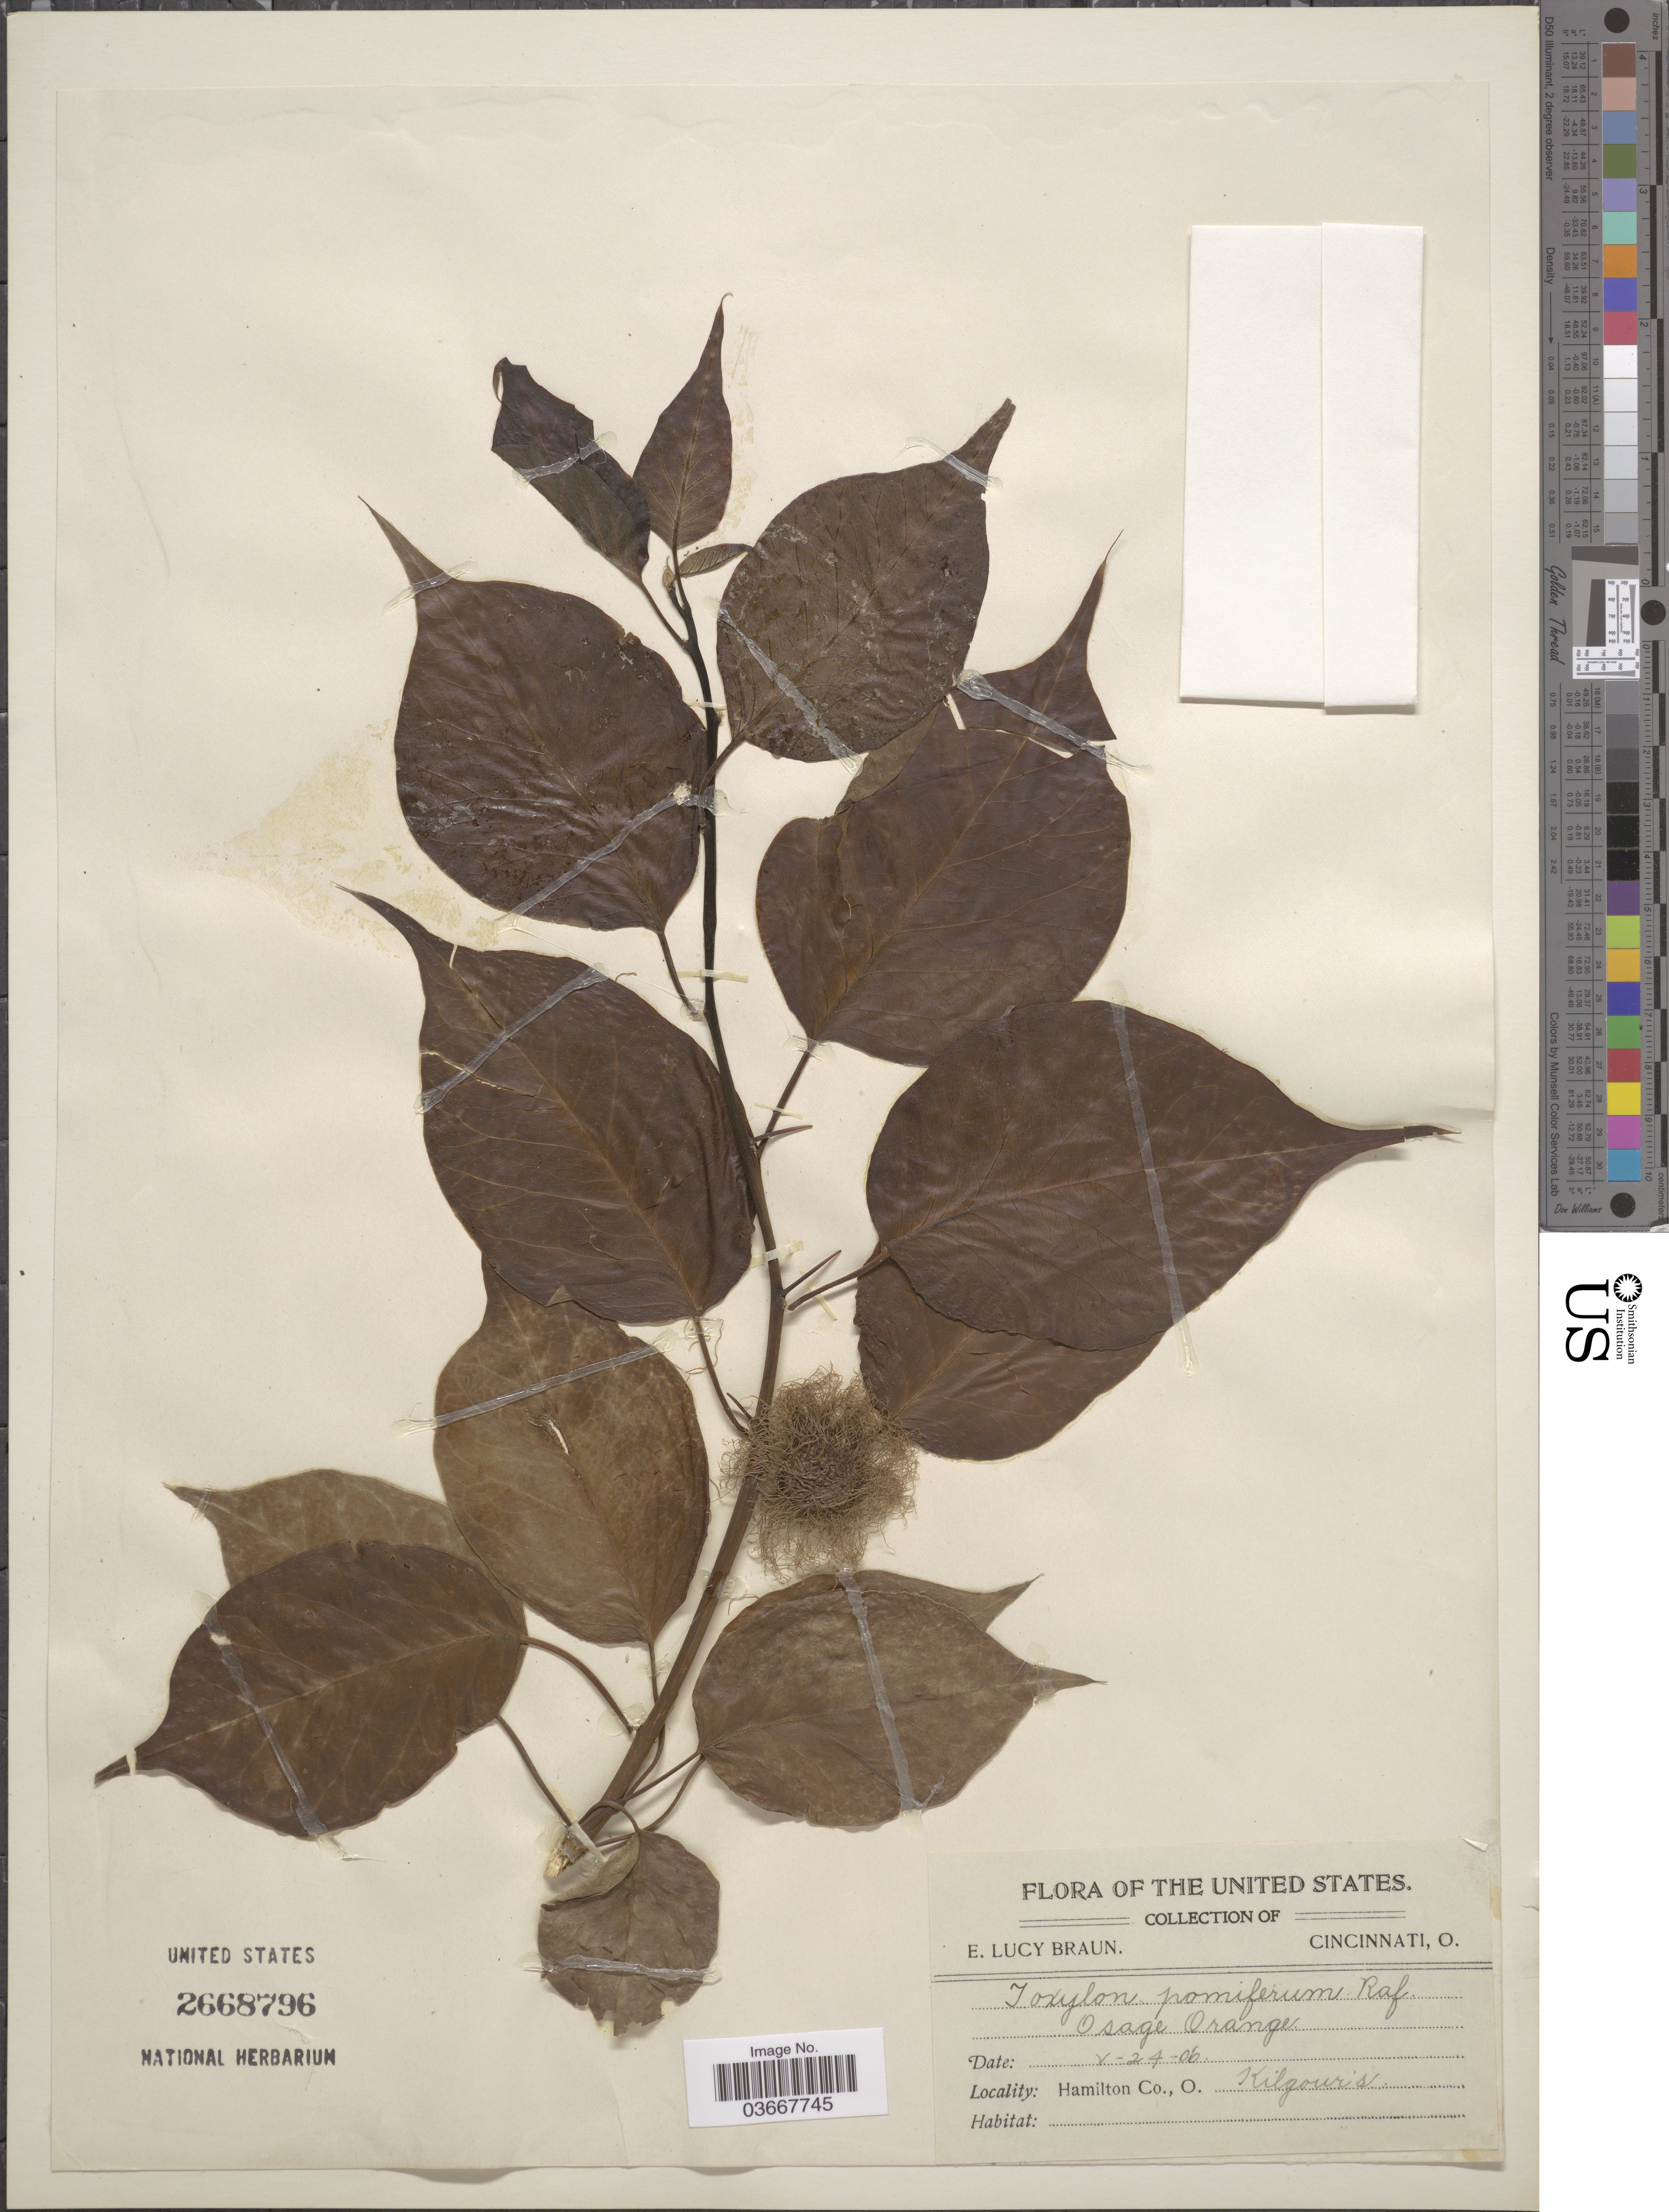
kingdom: Plantae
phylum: Tracheophyta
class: Magnoliopsida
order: Rosales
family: Moraceae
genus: Maclura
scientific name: Maclura pomifera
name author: (Raf.) C.K. Schneid.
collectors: E. L. Braun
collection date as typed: Transcribed d/m/y: 24/5/6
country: United States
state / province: Ohio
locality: Hamilton Co., Kilgour's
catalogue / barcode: US 2668796